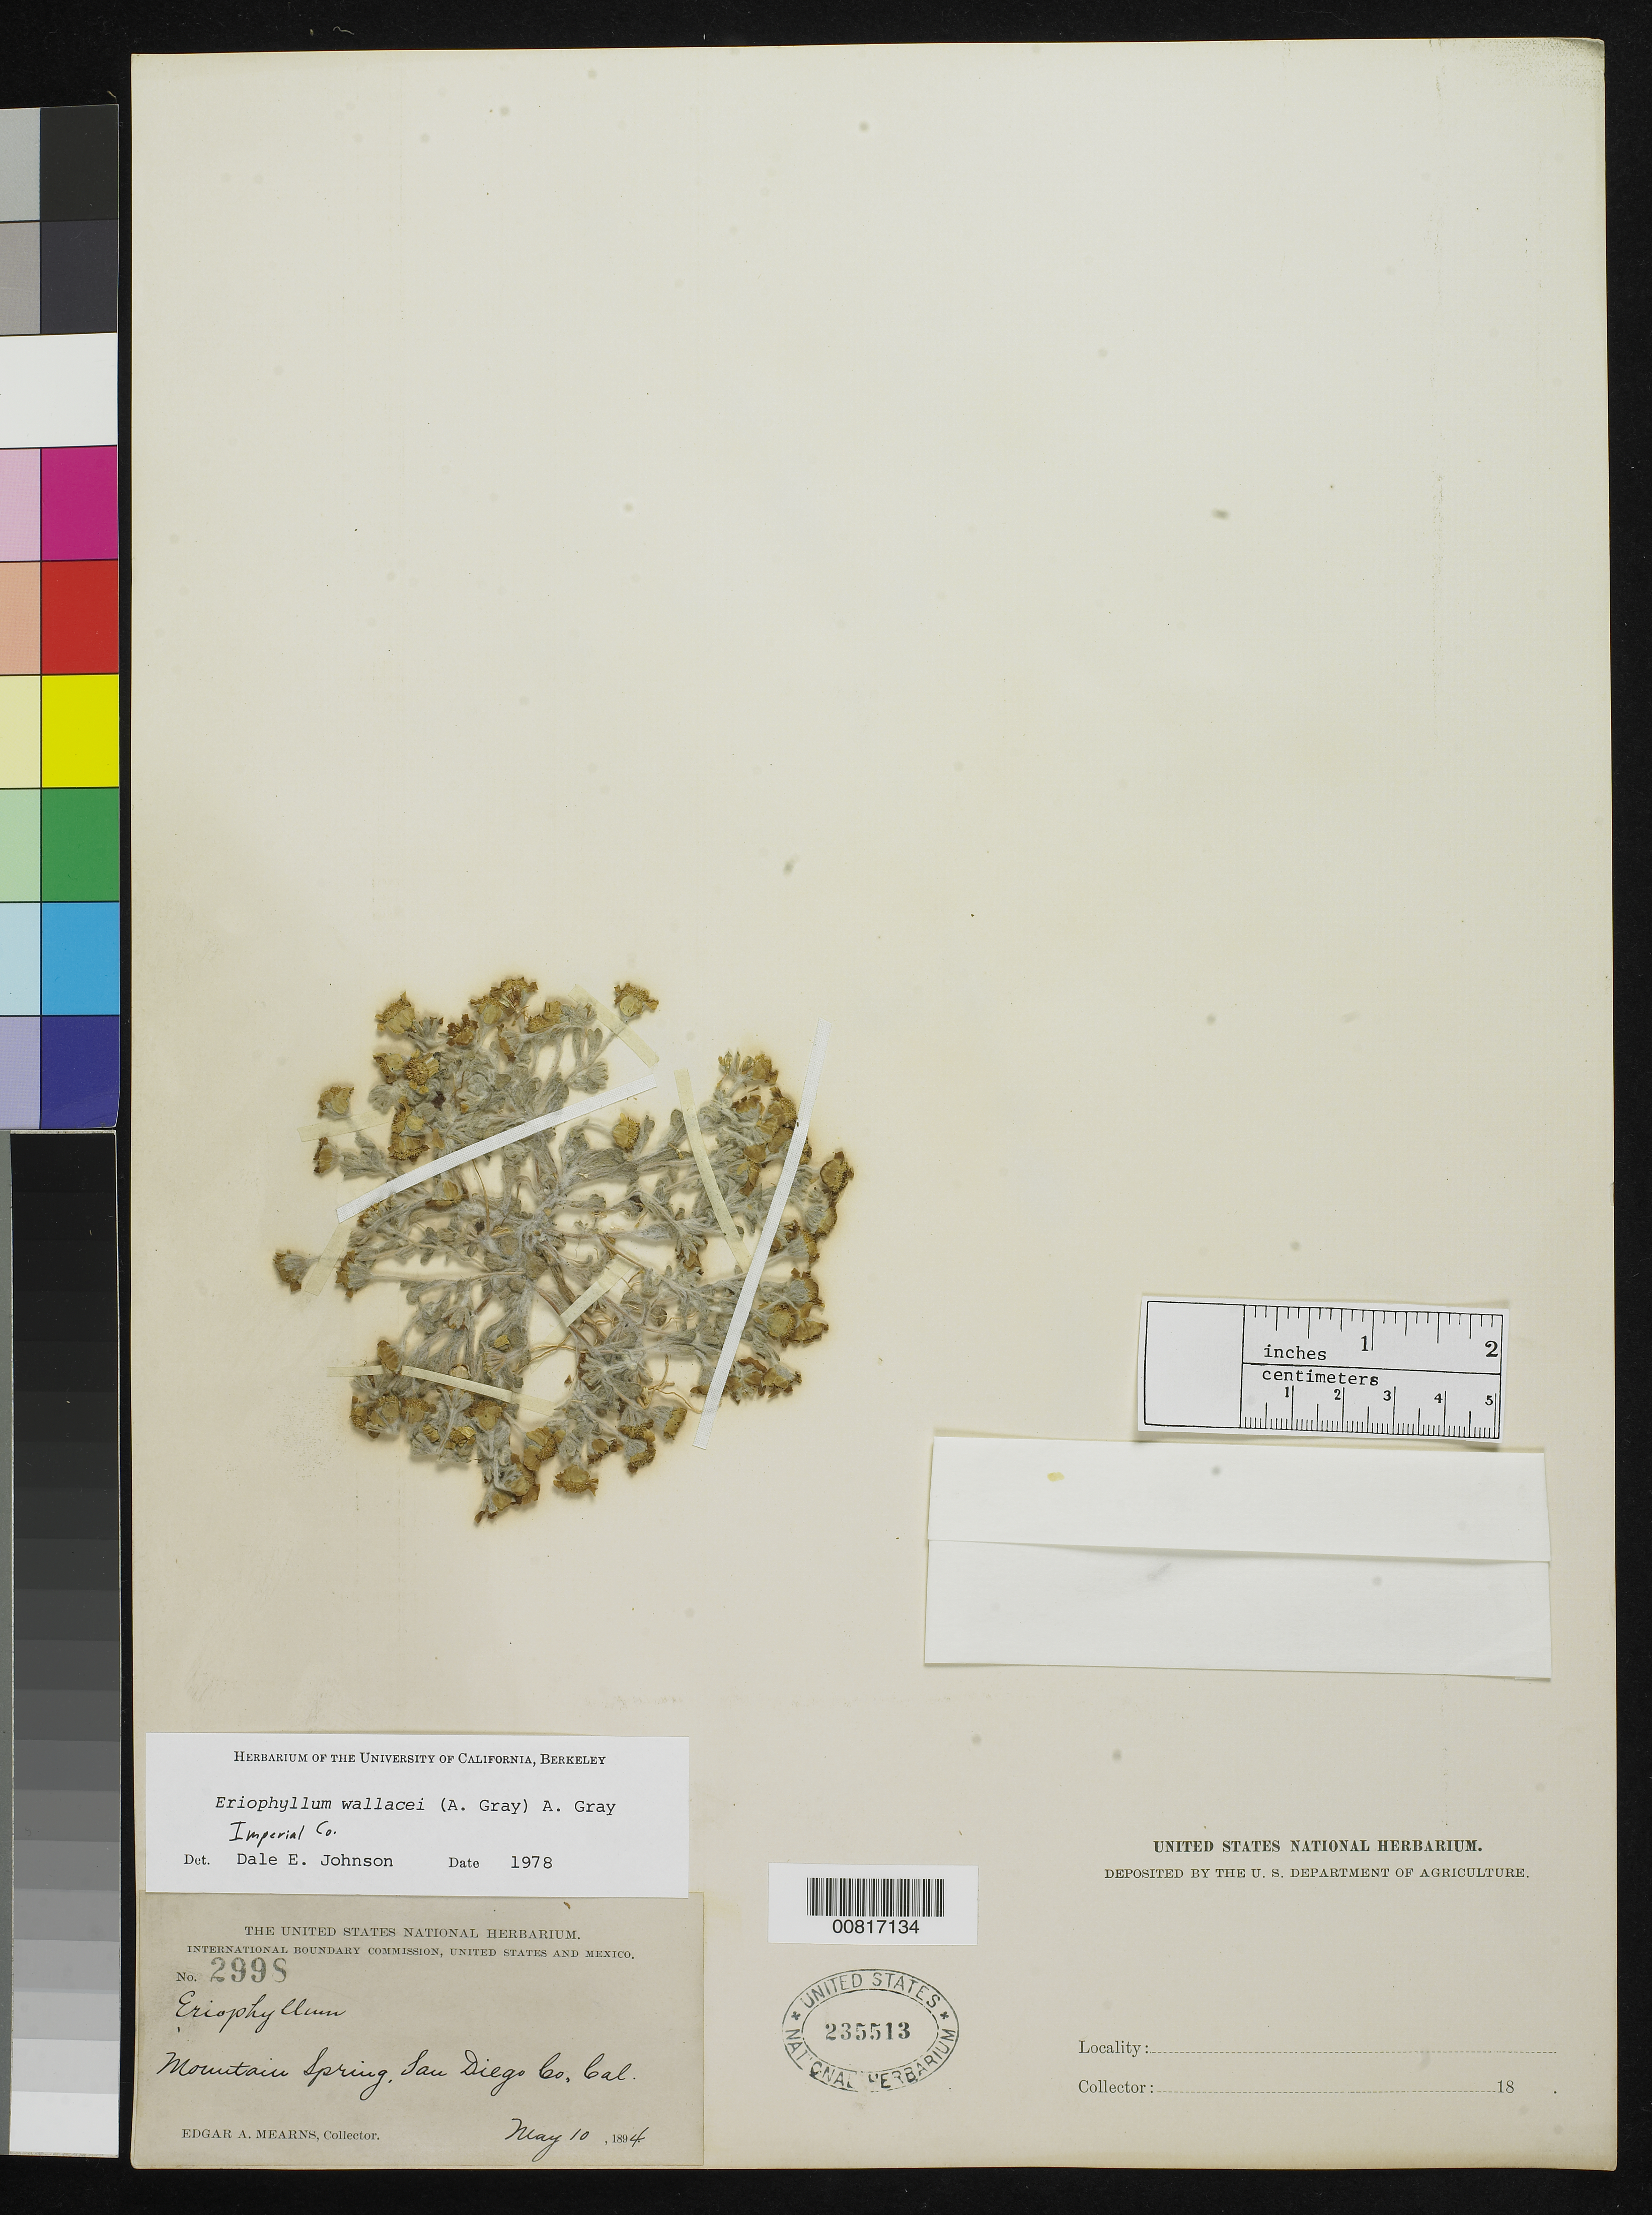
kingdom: Plantae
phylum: Tracheophyta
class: Magnoliopsida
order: Asterales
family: Asteraceae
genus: Eriophyllum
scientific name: Eriophyllum wallacei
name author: (A. Gray) A. Gray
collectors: E. A. Mearns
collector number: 2998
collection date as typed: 10 May 1894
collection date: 1894-05-10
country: United States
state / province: California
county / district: San Diego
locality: Mountain Spring, San Diego County, California.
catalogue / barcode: US 235513